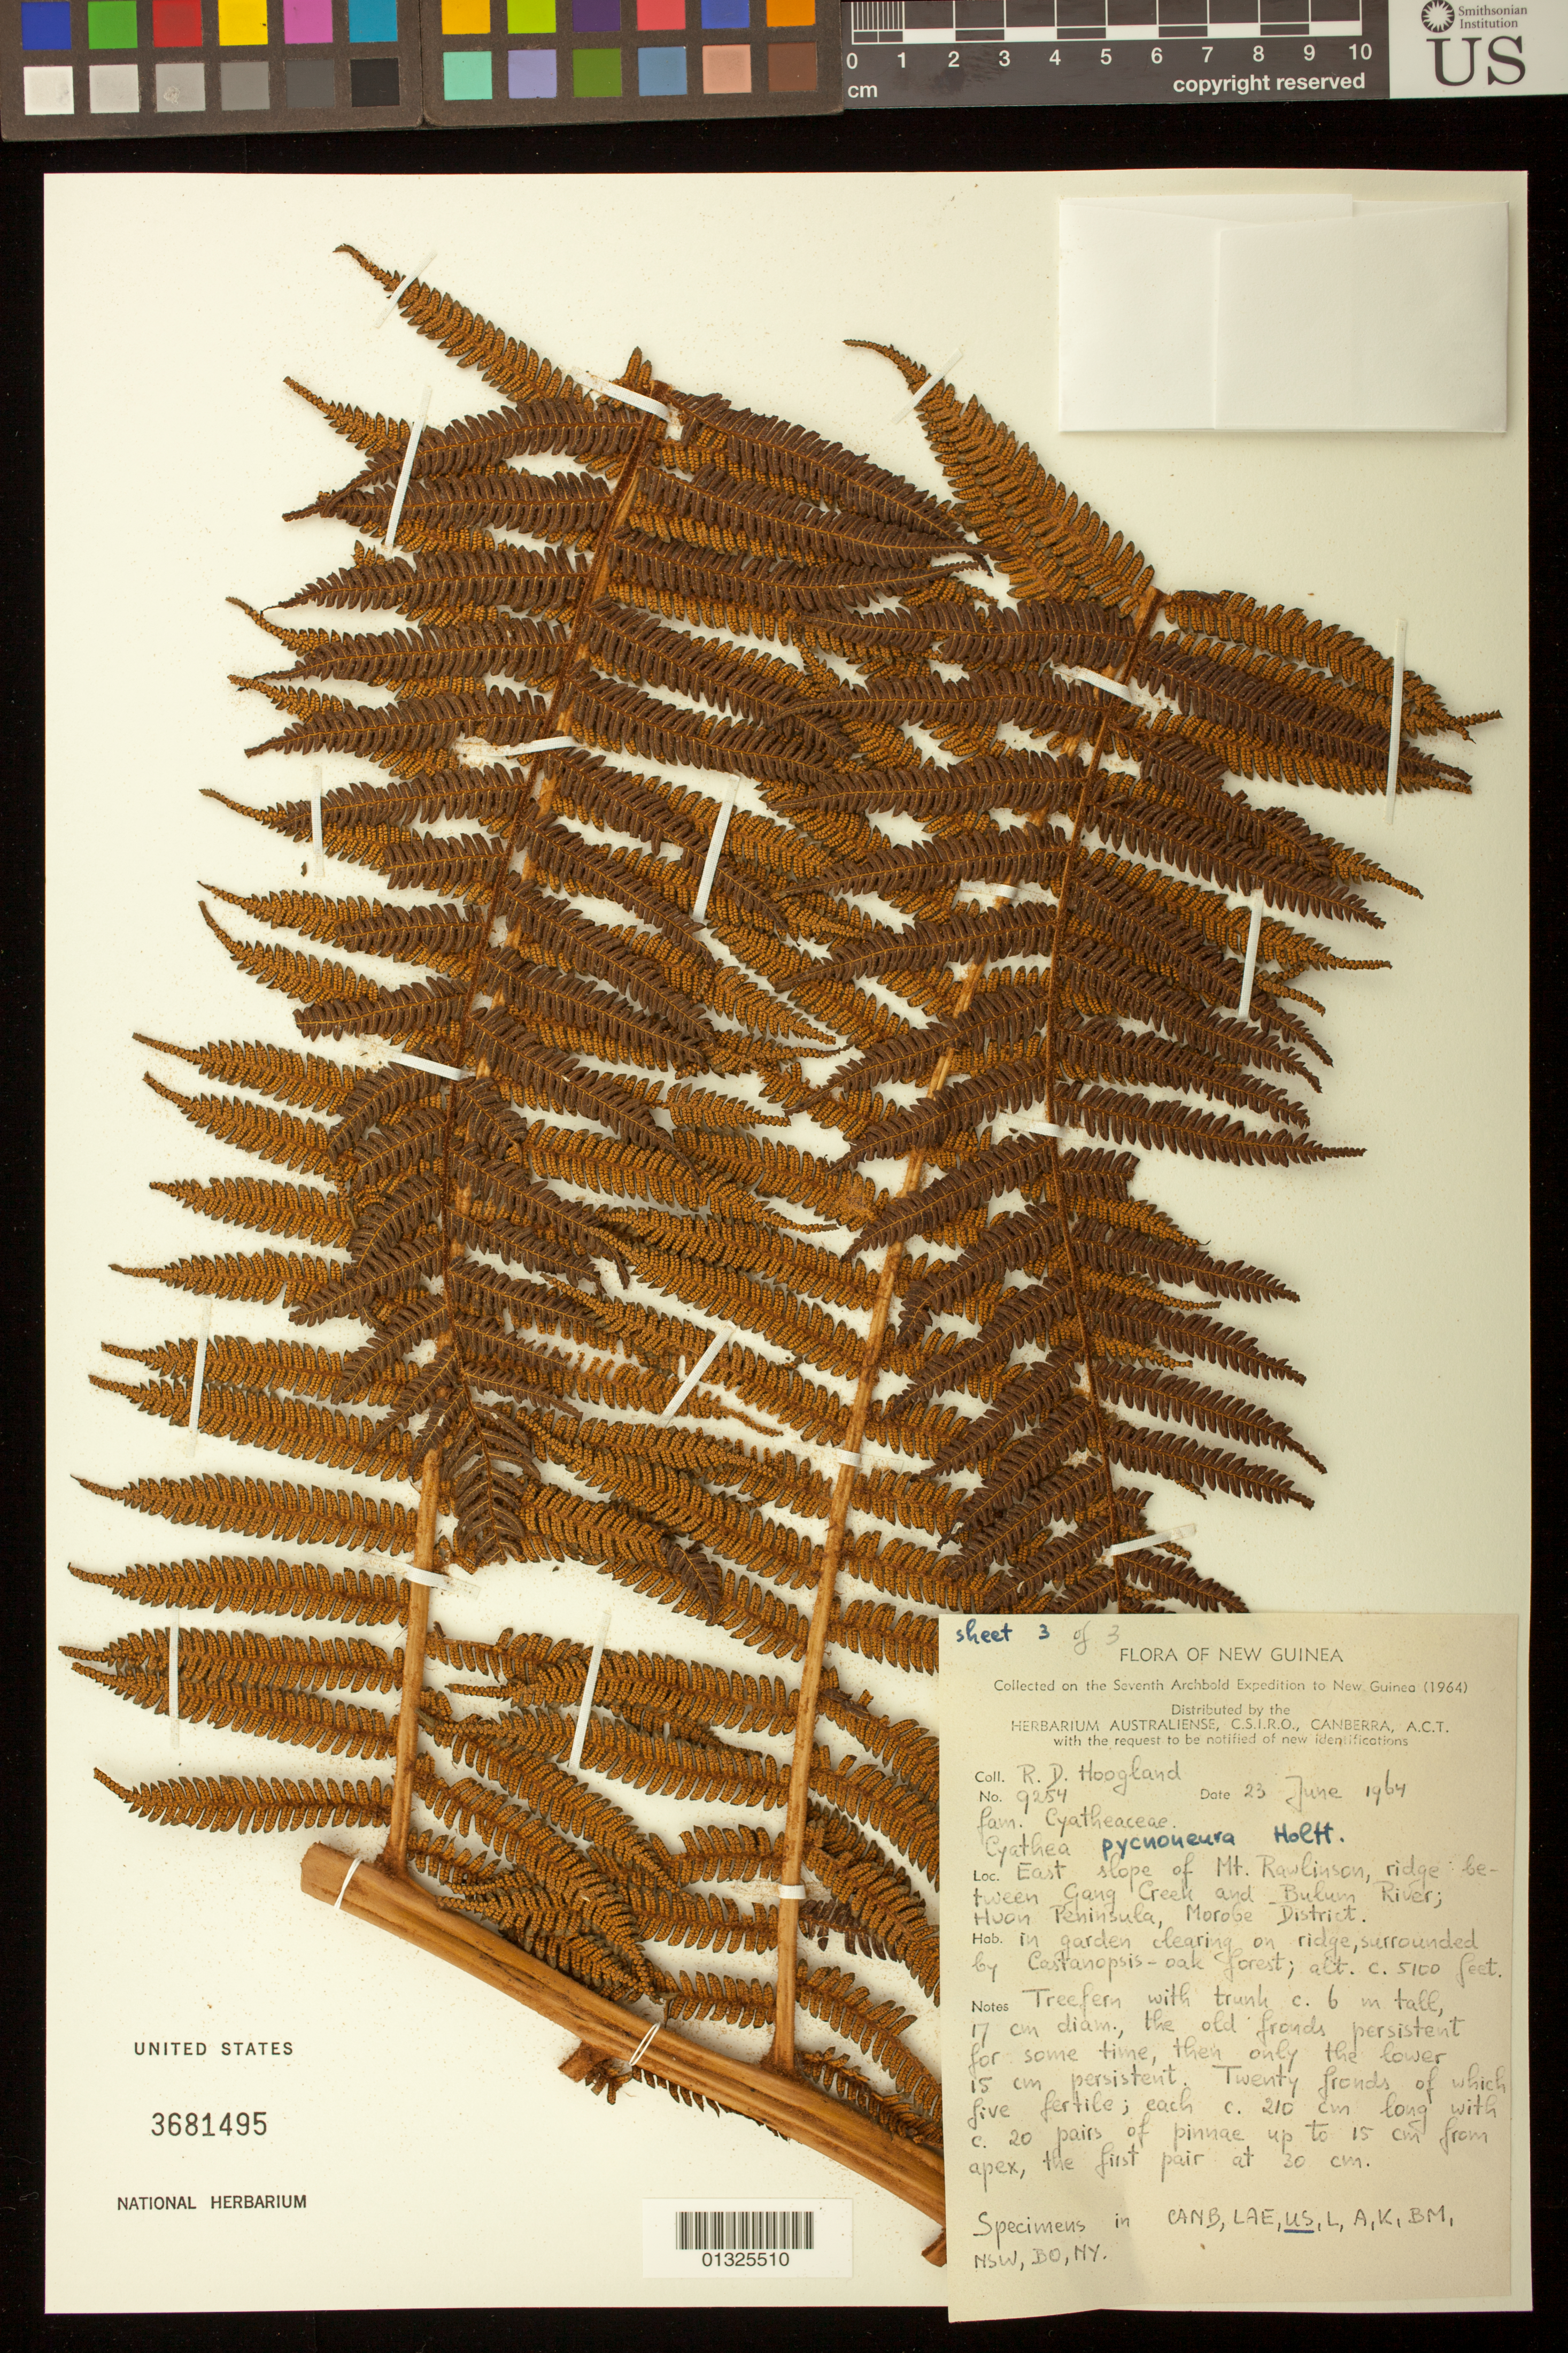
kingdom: Plantae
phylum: Tracheophyta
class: Polypodiopsida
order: Cyatheales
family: Cyatheaceae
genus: Cyathea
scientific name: Cyathea pycnoneura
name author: Holttum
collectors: R. D. Hoogland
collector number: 9254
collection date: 1964-06-23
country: Papua New Guinea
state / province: Morobe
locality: East slope of Mt. Rawlinson, ridge between Gang Creek and Bulum Rivers, Huon Peninsula, Morobe District.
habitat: in garden clearing on ridge, surrounded by Castanopsis-oak forest.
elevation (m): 1554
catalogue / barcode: US 3681495